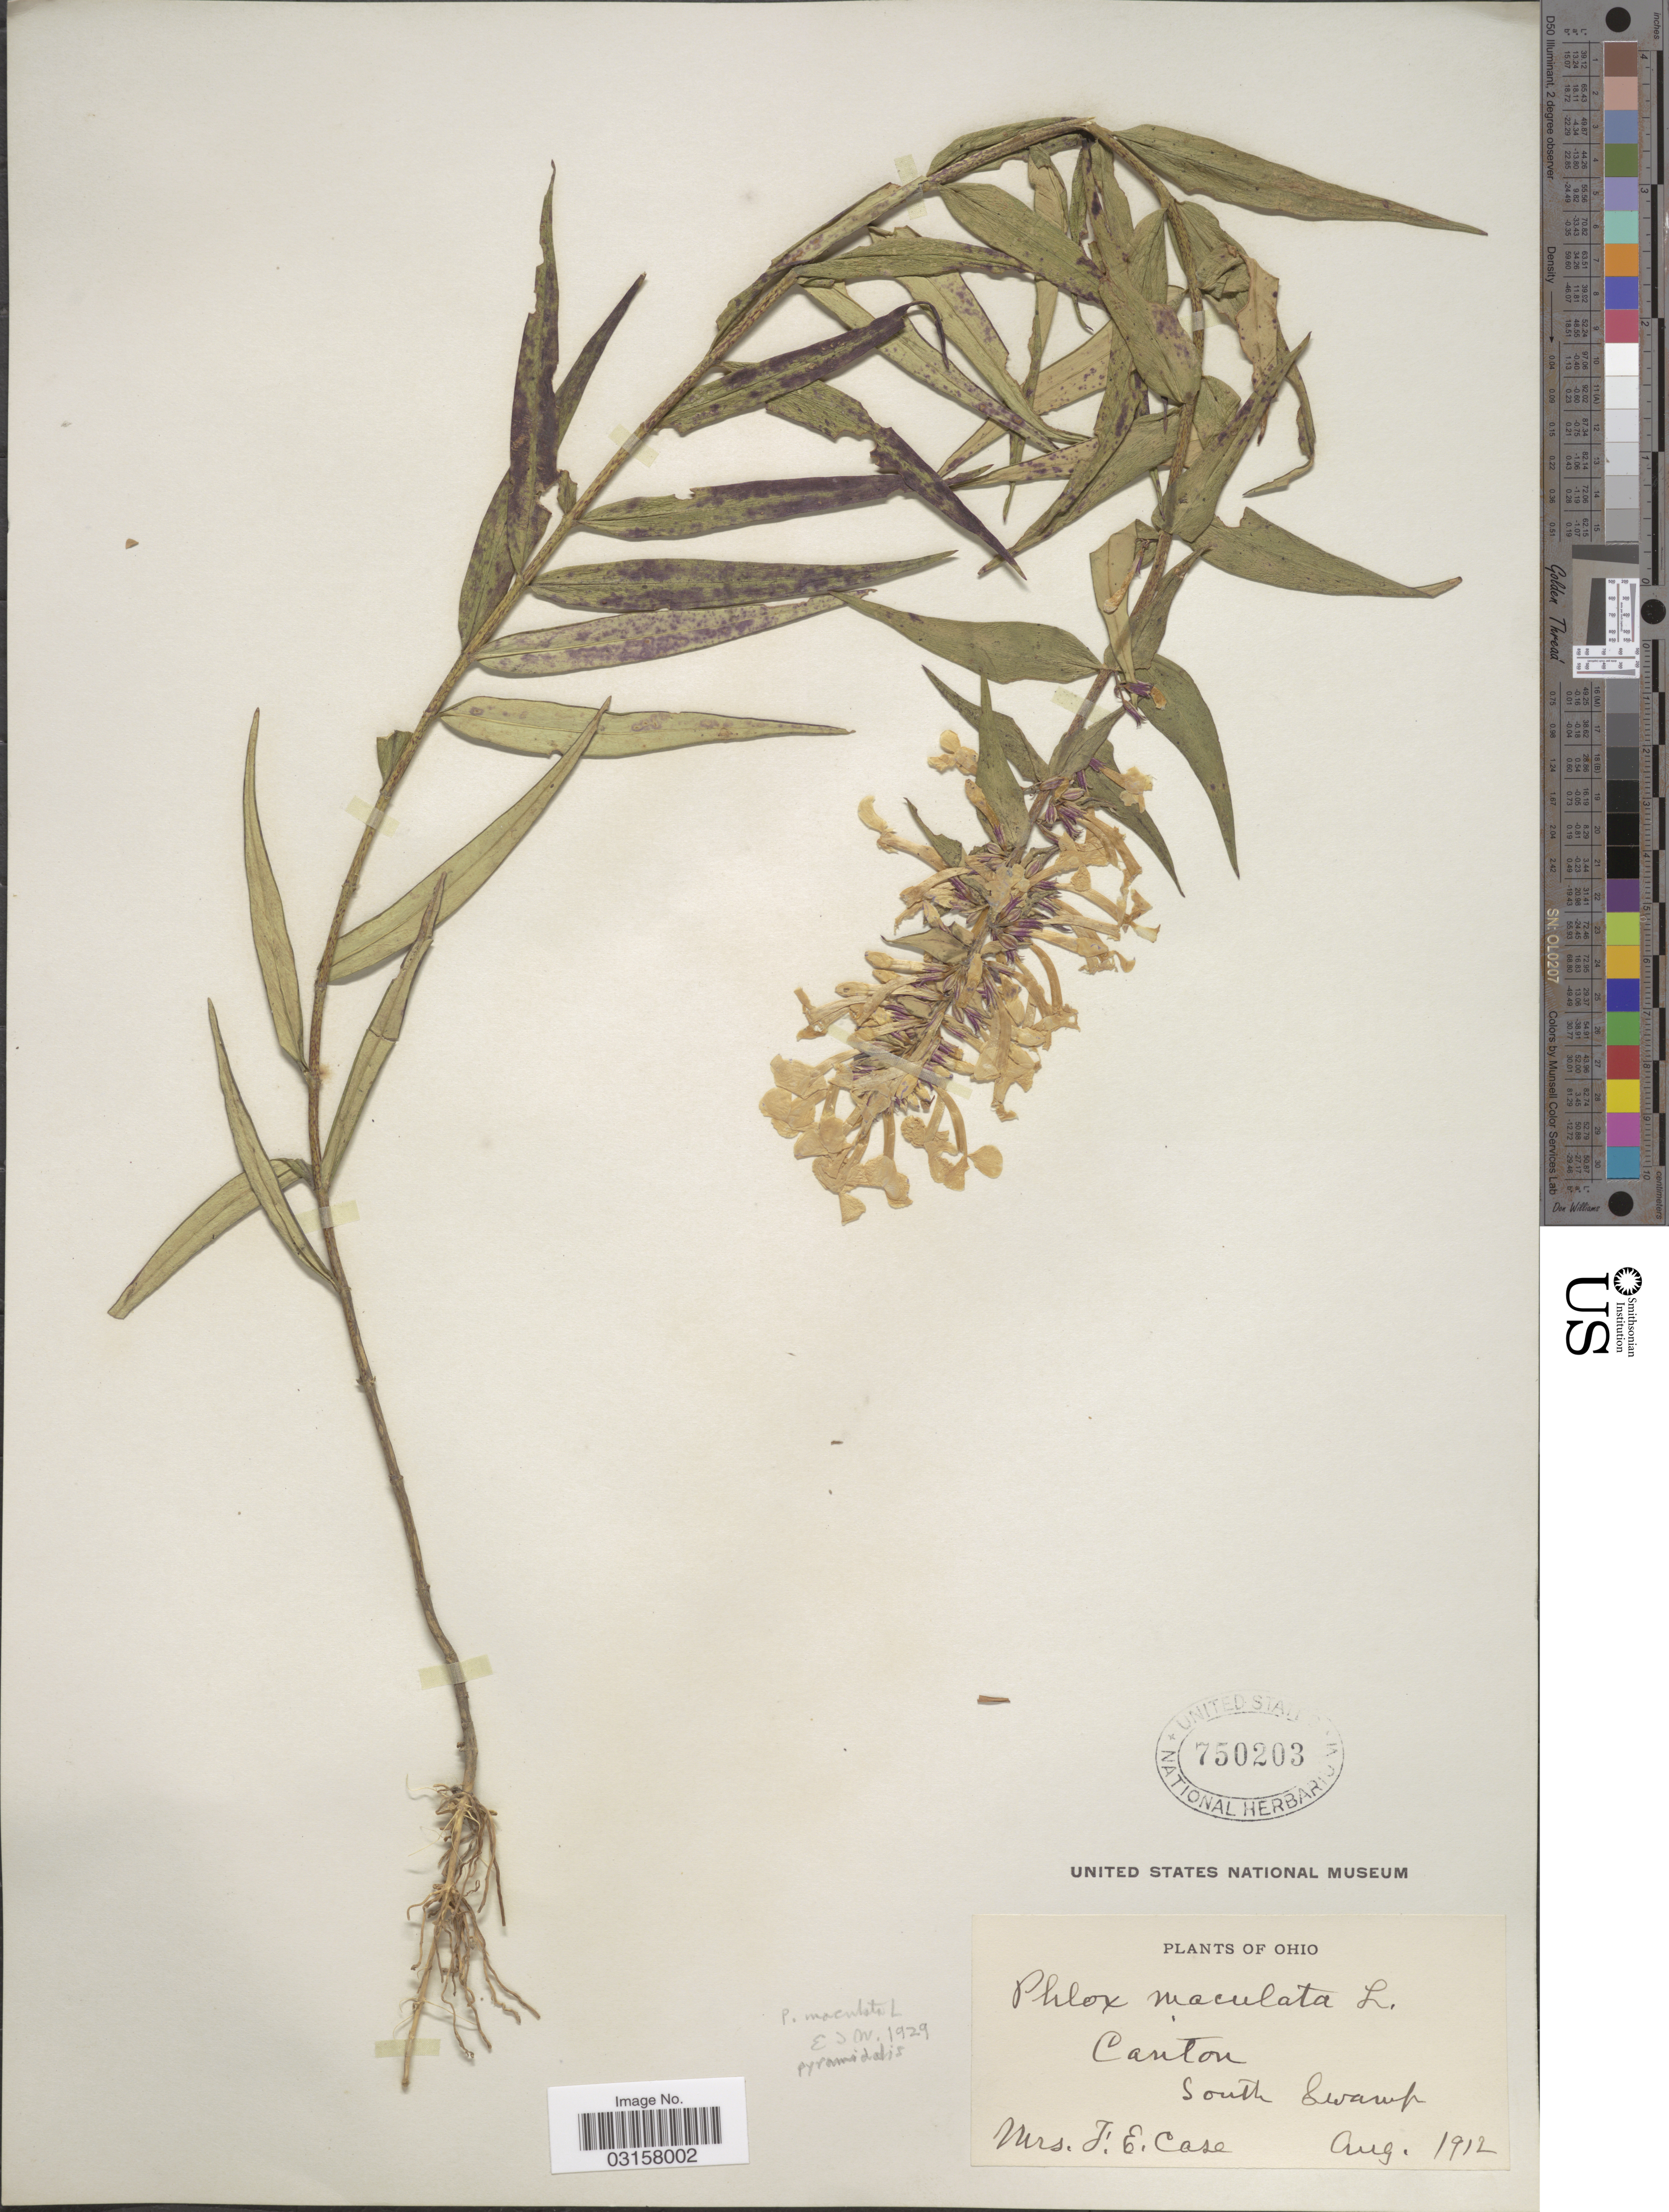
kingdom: Plantae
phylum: Tracheophyta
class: Magnoliopsida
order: Ericales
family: Polemoniaceae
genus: Phlox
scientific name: Phlox x pyramidalis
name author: (Sm.) Wherry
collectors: J. Case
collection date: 1912-08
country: United States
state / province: Ohio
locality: Canton, South Swamp.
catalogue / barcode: US 750203